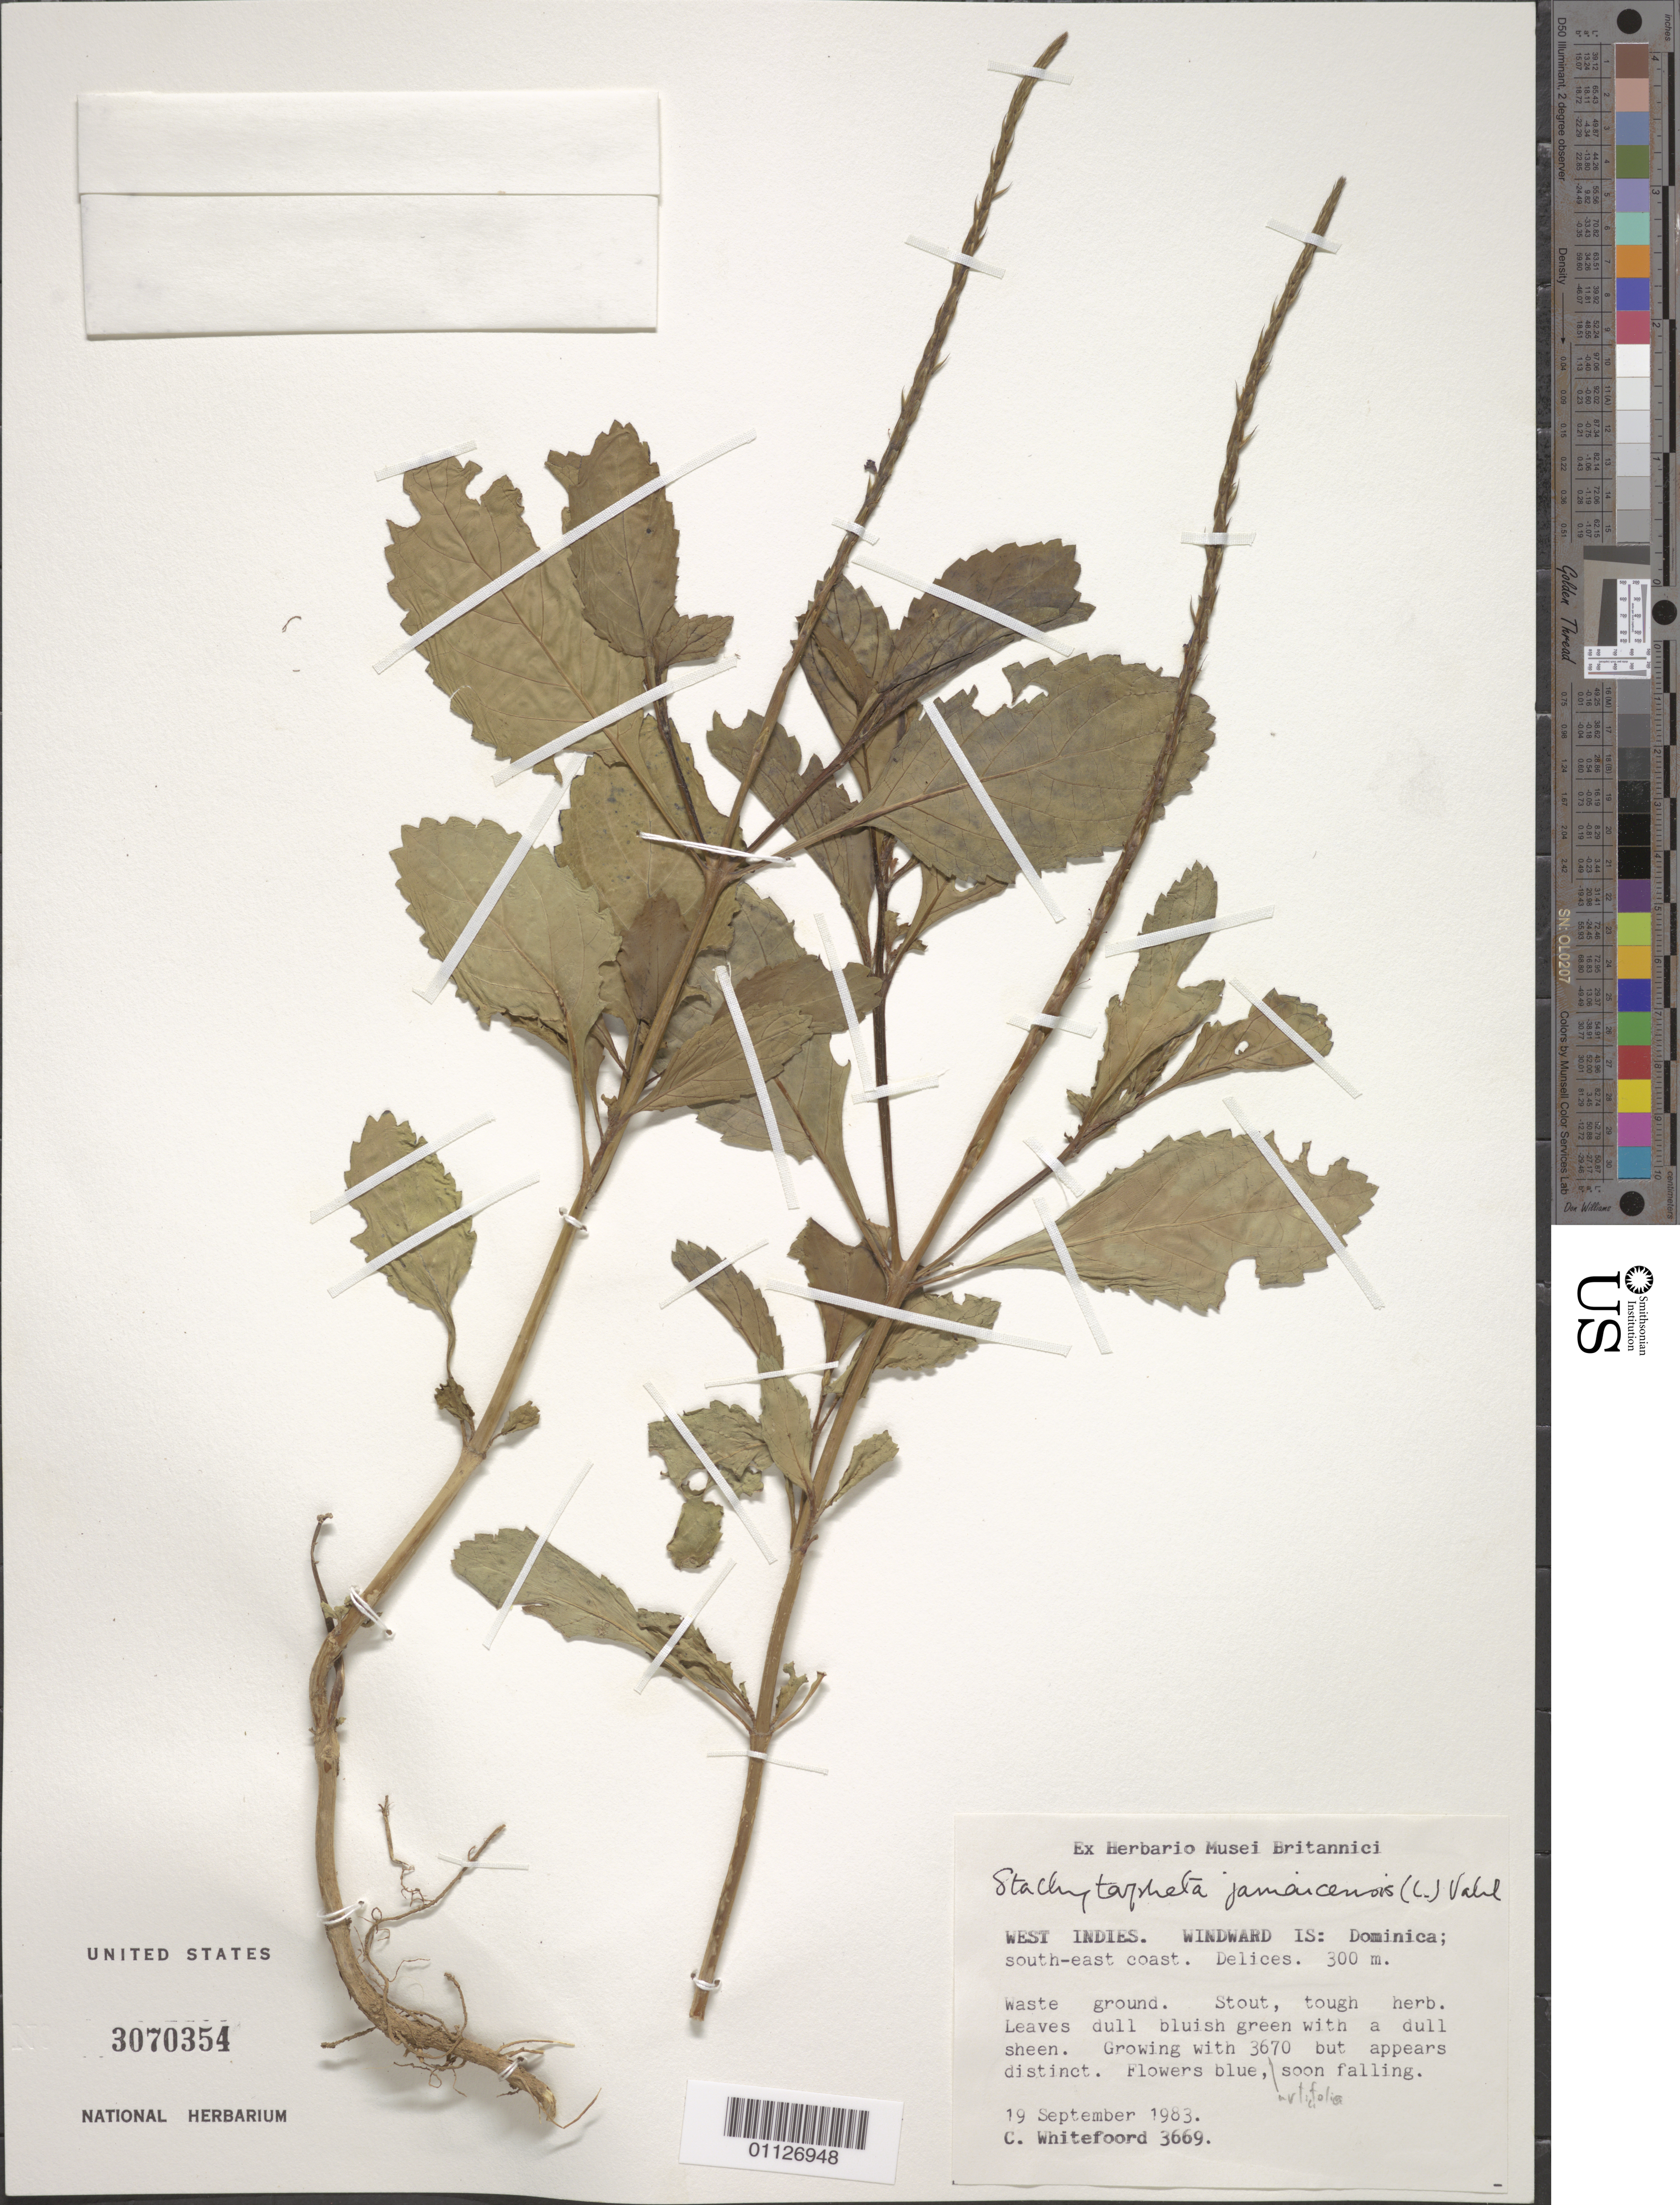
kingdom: Plantae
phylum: Tracheophyta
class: Magnoliopsida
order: Lamiales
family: Verbenaceae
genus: Stachytarpheta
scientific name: Stachytarpheta jamaicensis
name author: (L.) Vahl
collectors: C. Whitefoord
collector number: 3669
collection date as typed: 19 Sep 1983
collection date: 1983-09-19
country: Dominica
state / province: St. Patrick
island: Dominica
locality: SE coast: Delices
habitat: waster ground | growing with 3670 but appears distinct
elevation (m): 300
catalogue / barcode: US 3070354